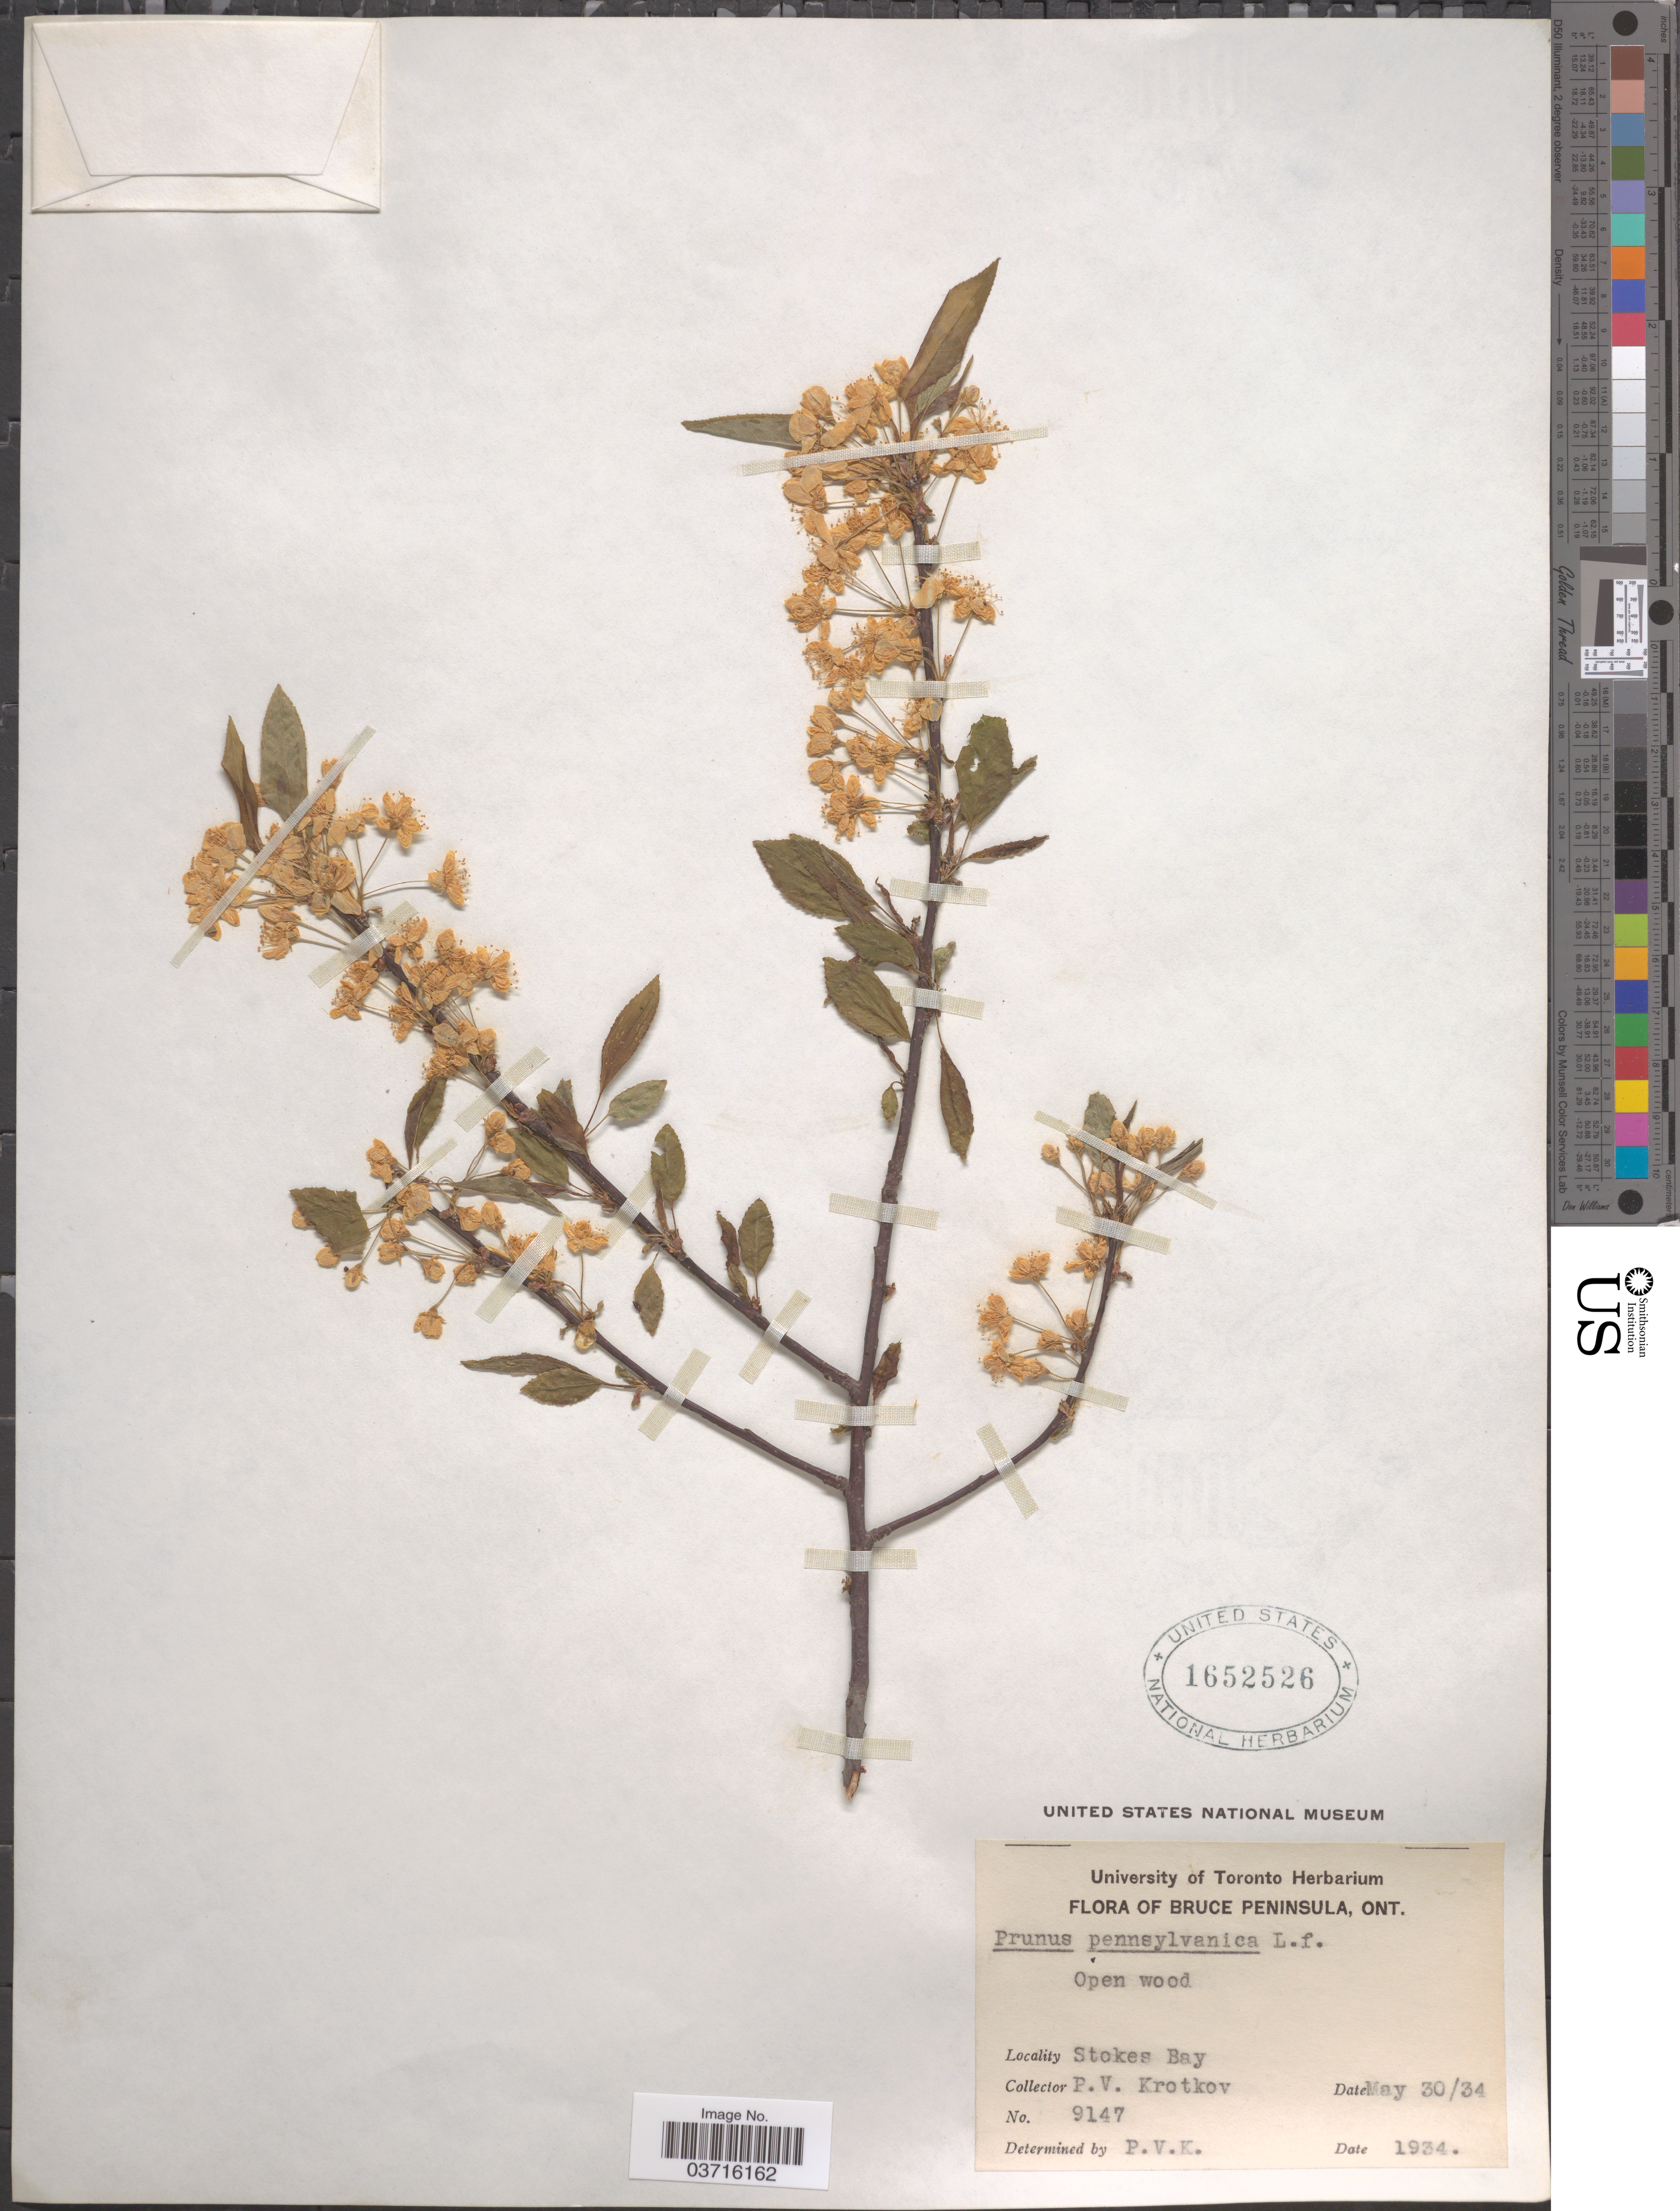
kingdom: Plantae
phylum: Tracheophyta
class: Magnoliopsida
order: Rosales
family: Rosaceae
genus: Prunus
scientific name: Prunus pensylvanica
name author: L. f.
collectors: P. V. Krotkov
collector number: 9147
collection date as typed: Transcribed d/m/y: 30/5/34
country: Canada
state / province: Ontario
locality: Bruce Peninsula. Stokes Bay.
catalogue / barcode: US 1652526